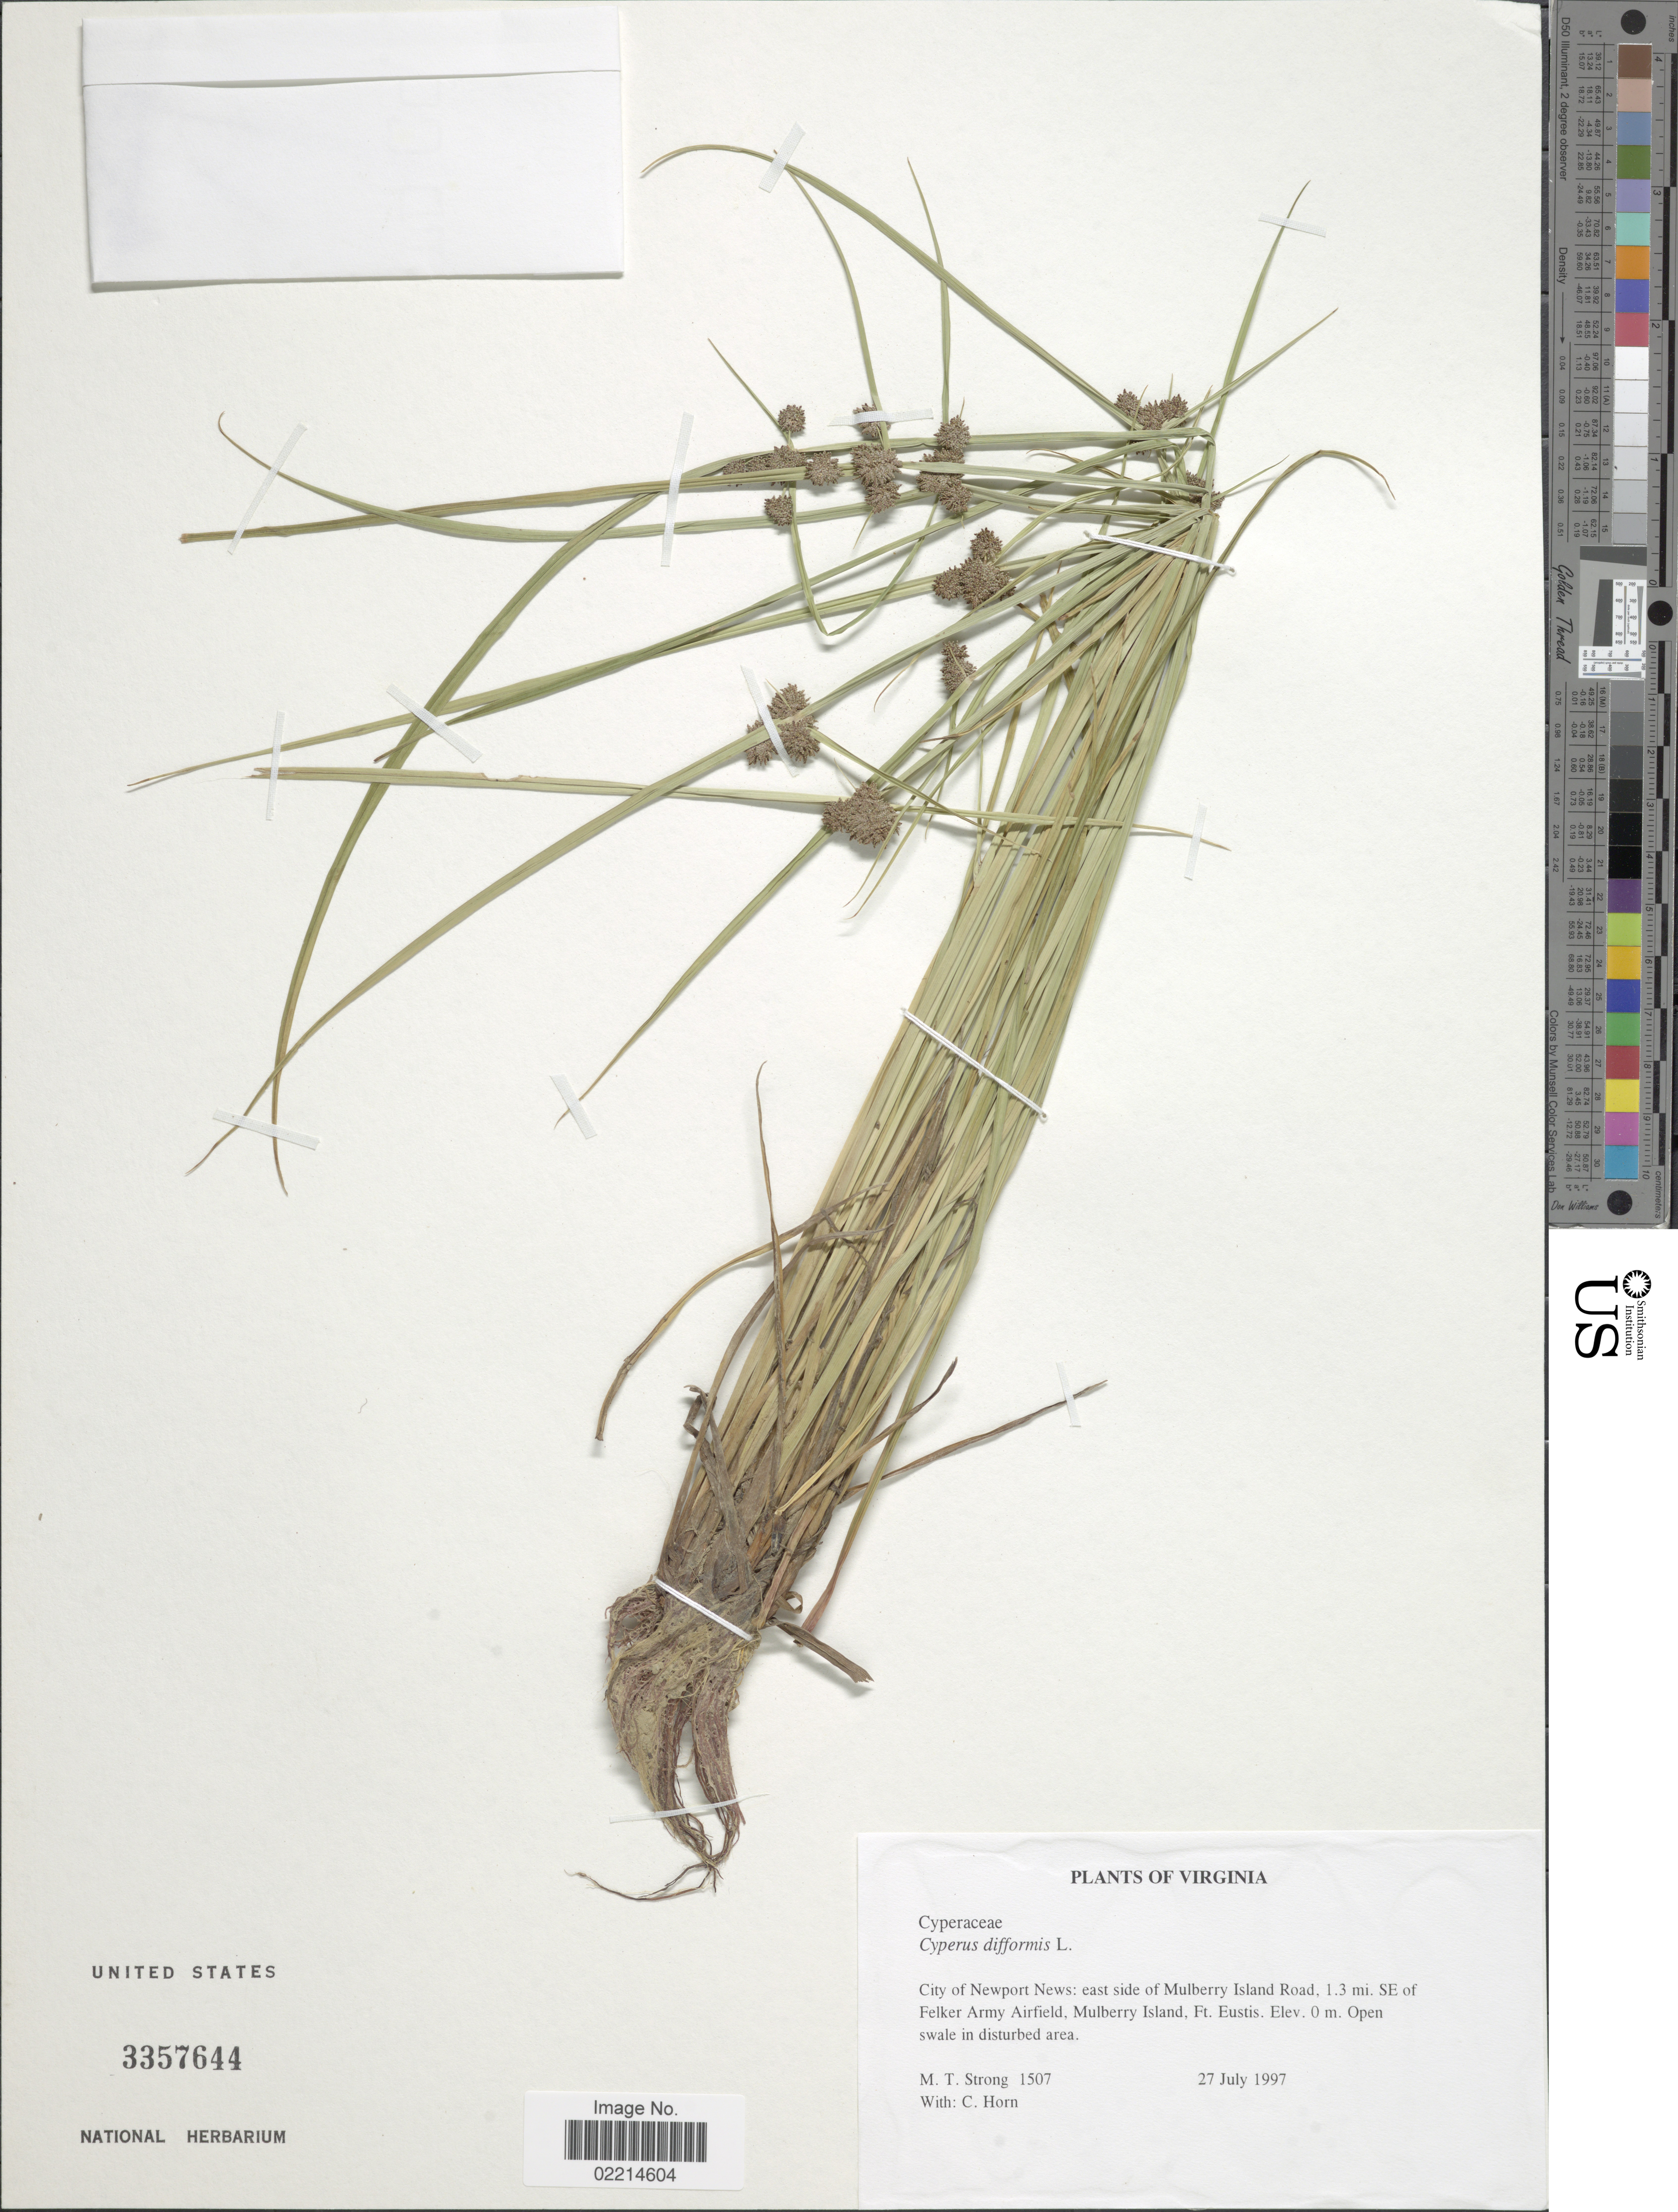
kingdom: Plantae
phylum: Tracheophyta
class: Liliopsida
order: Poales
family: Cyperaceae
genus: Cyperus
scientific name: Cyperus difformis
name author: L.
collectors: M. T. Strong & C. Horn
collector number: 1507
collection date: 1997-07-27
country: United States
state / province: Virginia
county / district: City of Newport News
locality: City of Newport News: east side of Mulberry Island Road. 1.3 mi. SE of Felker Army Airfield, Mulberry Island, Ft. Eustis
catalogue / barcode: US 3357644